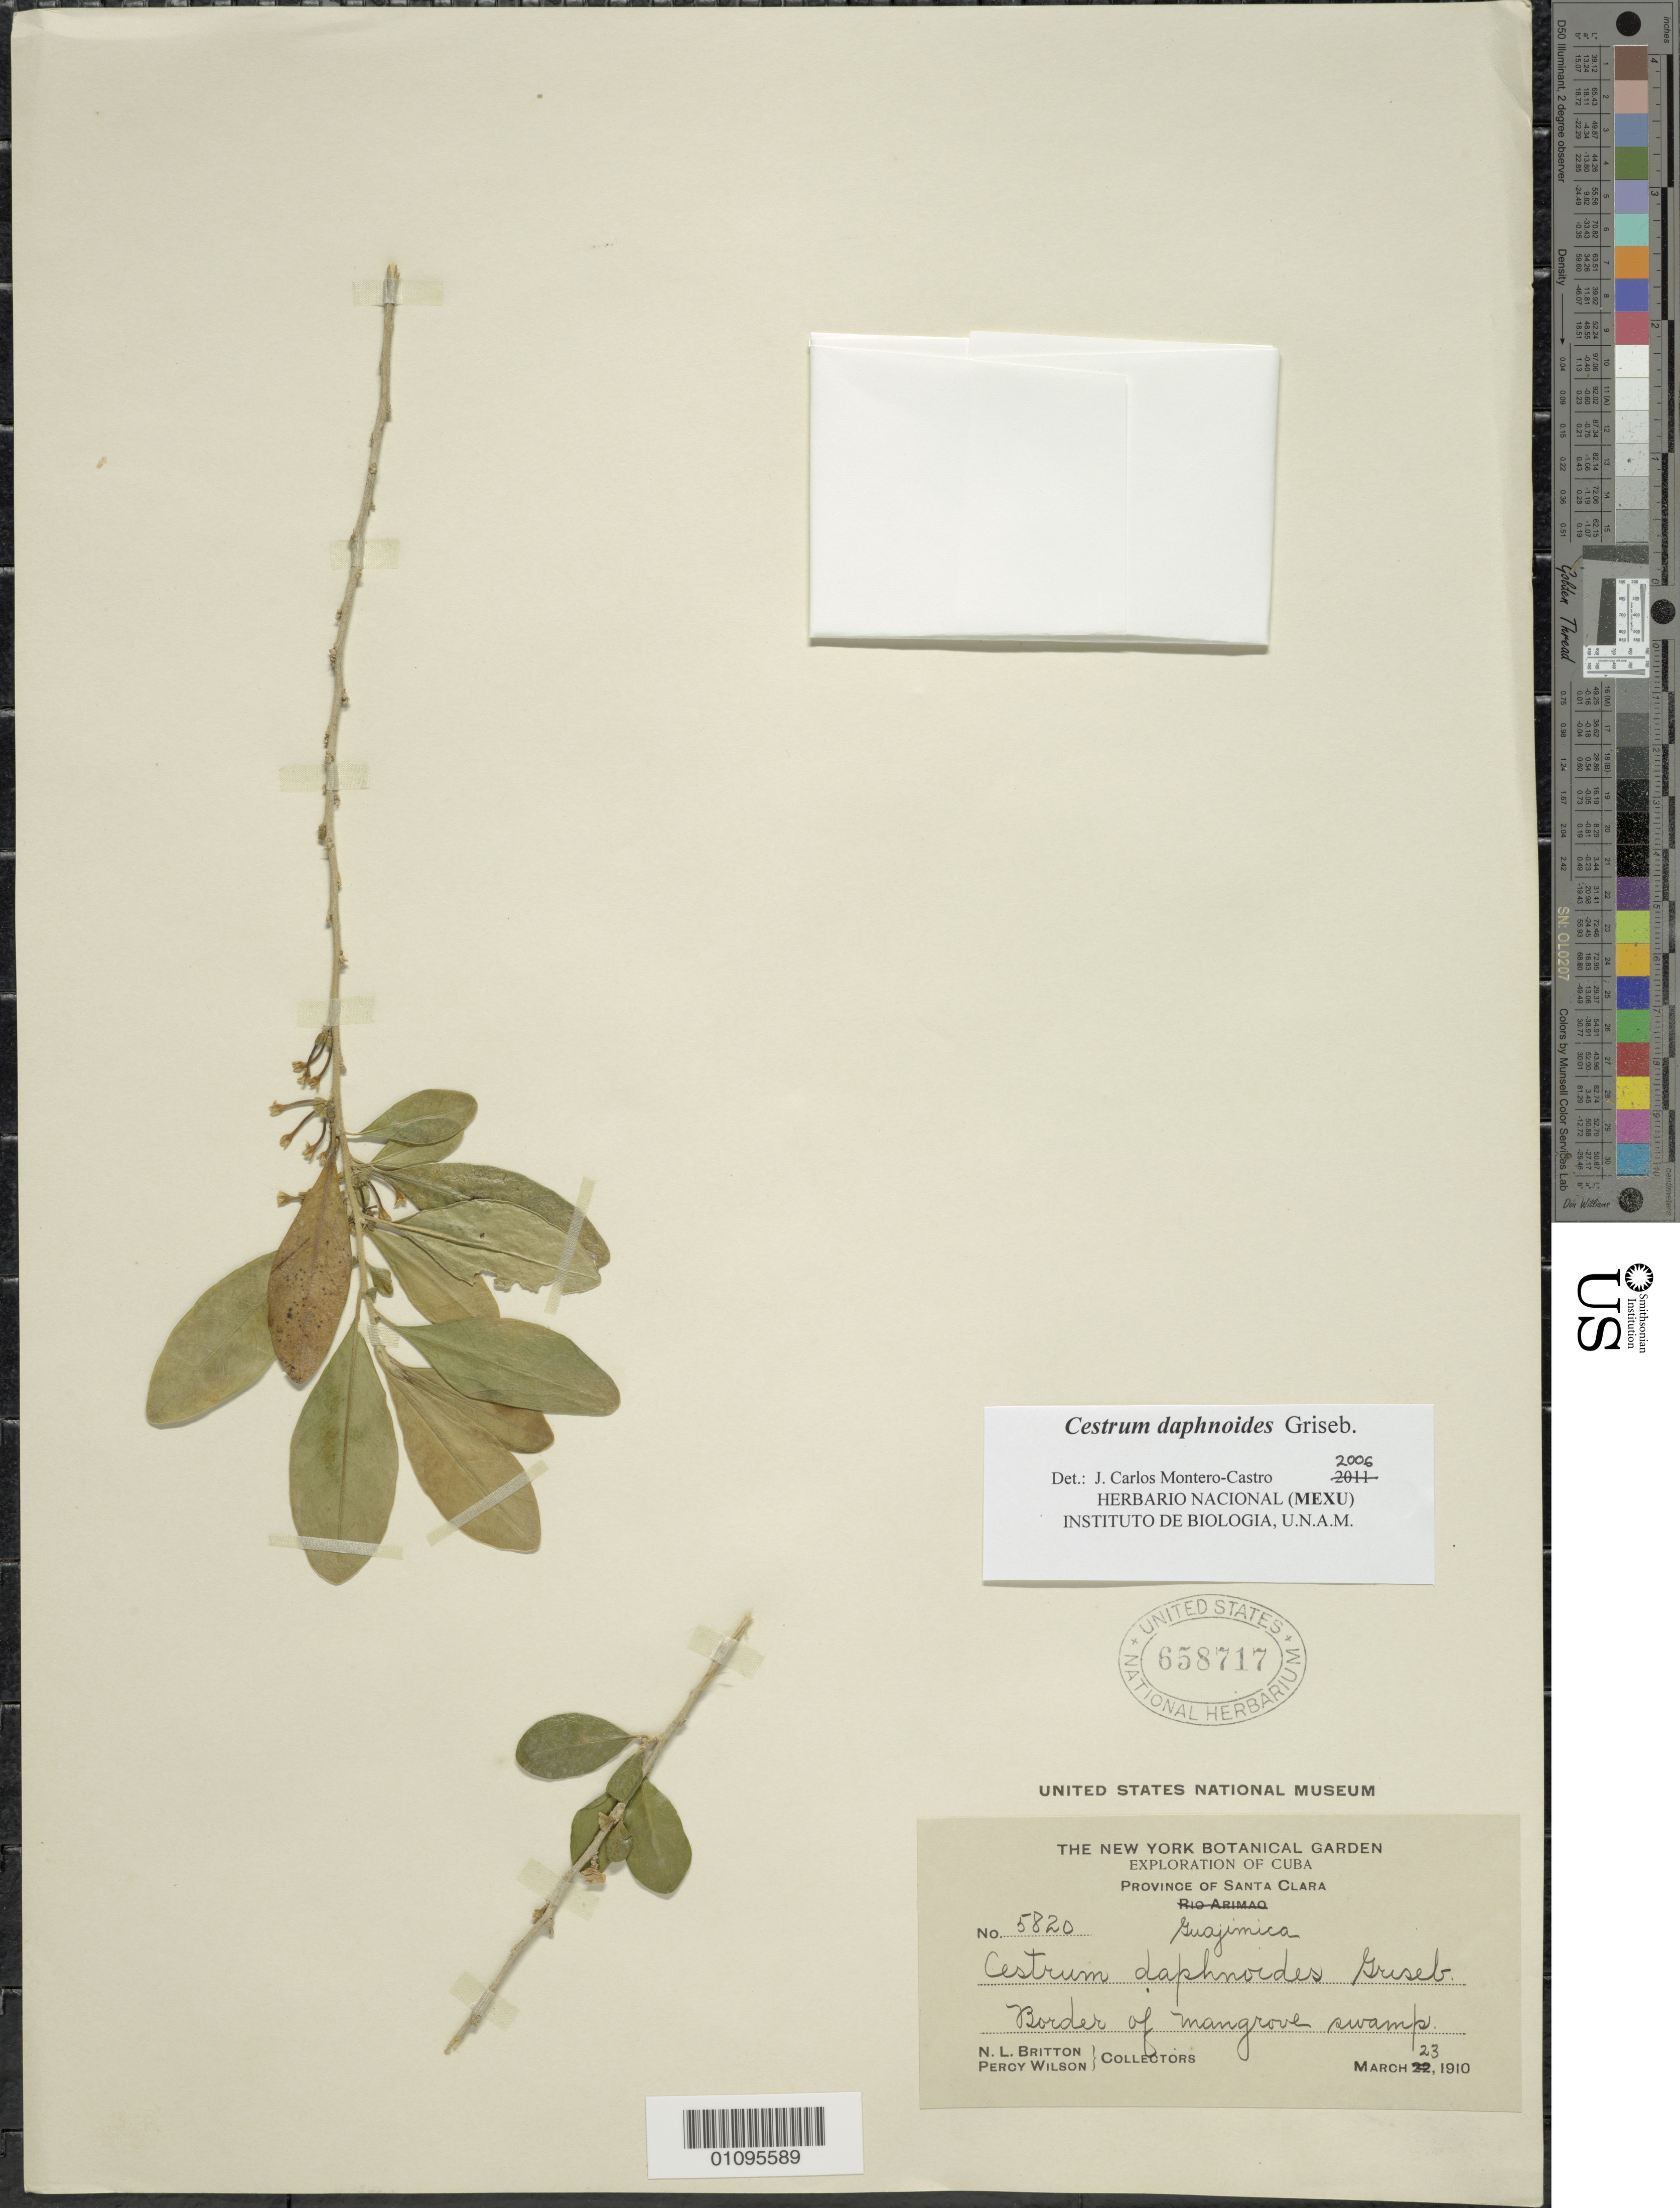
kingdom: Plantae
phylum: Tracheophyta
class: Magnoliopsida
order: Solanales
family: Solanaceae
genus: Cestrum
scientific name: Cestrum daphnoides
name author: Griseb.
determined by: Montero-Castro, J. C.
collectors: N. Britton & P. Wilson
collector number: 5820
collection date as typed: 23 Mar 1910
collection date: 1910-03-23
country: Cuba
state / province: Santa Clara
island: Cuba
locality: Guajimica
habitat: Border of mangrove swamp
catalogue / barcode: US 658717